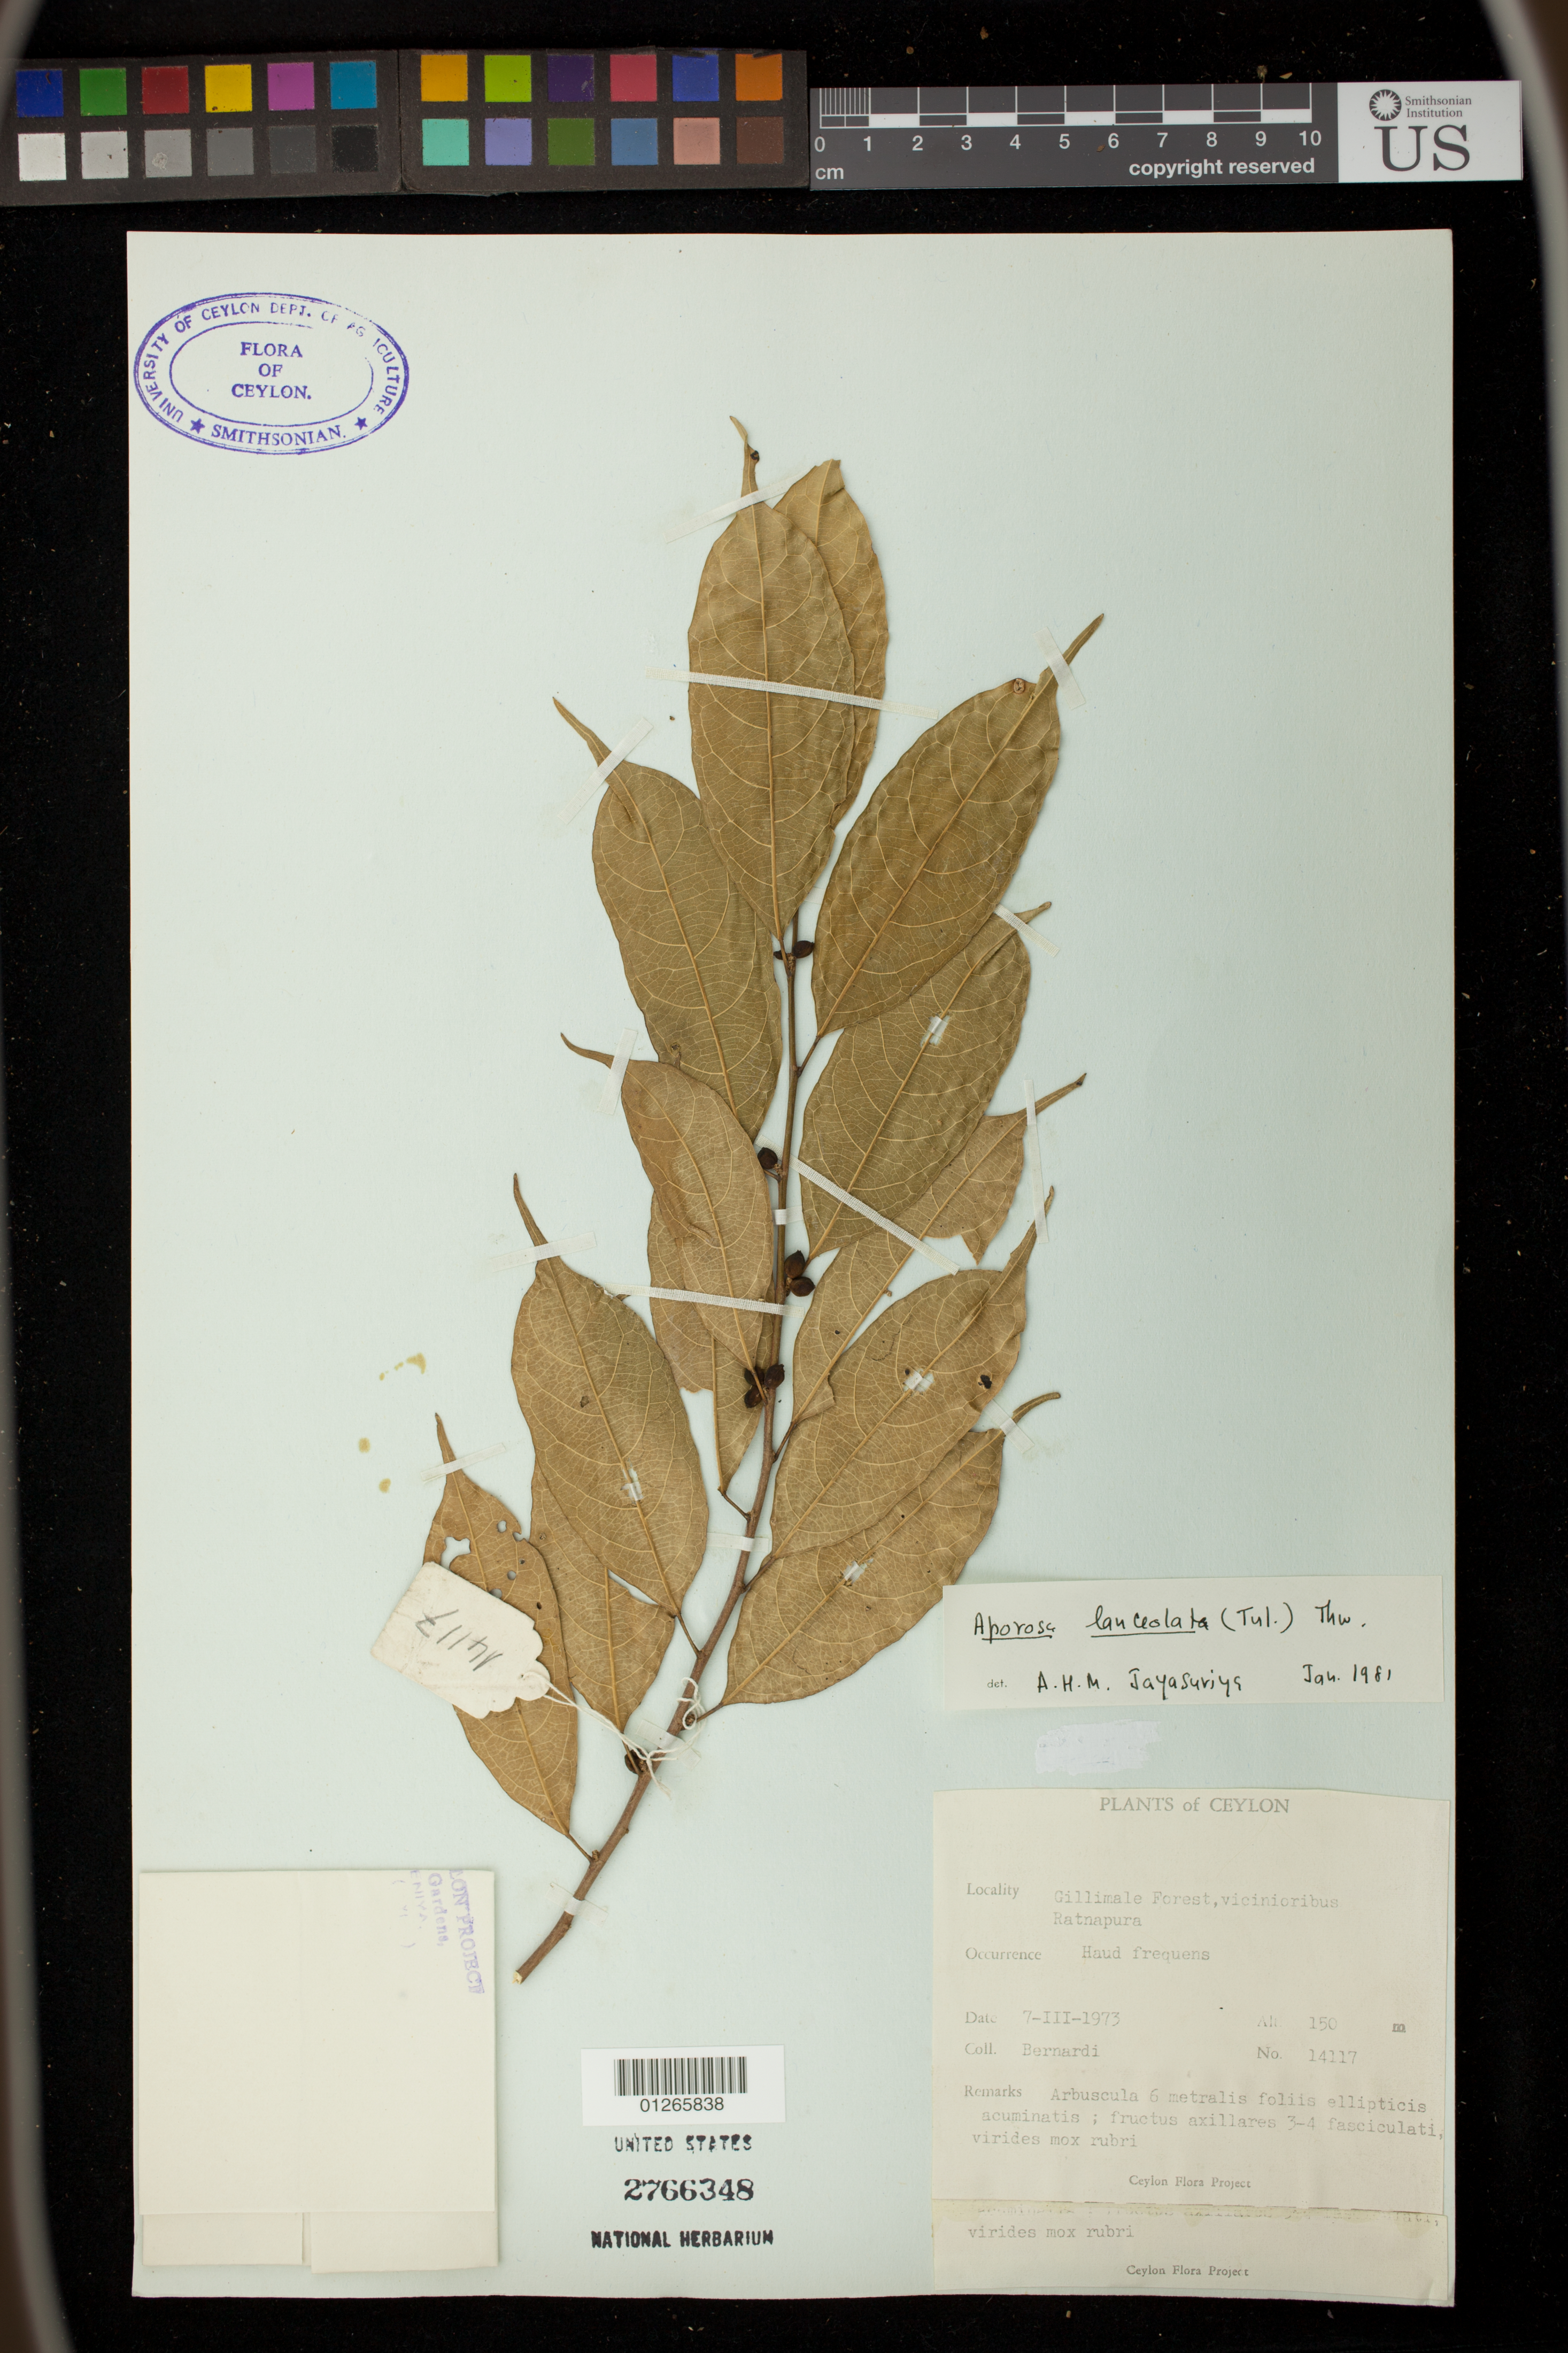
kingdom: Plantae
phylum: Tracheophyta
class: Magnoliopsida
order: Malpighiales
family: Phyllanthaceae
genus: Aporosa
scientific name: Aporosa lanceolata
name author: Müll. Arg.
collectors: Bernardi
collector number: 14117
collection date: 1973-03-07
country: Sri Lanka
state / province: Sabaragamuwa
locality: Gillimale Forest, vicinioribus Ratnapura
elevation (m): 150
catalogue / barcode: US 2766348